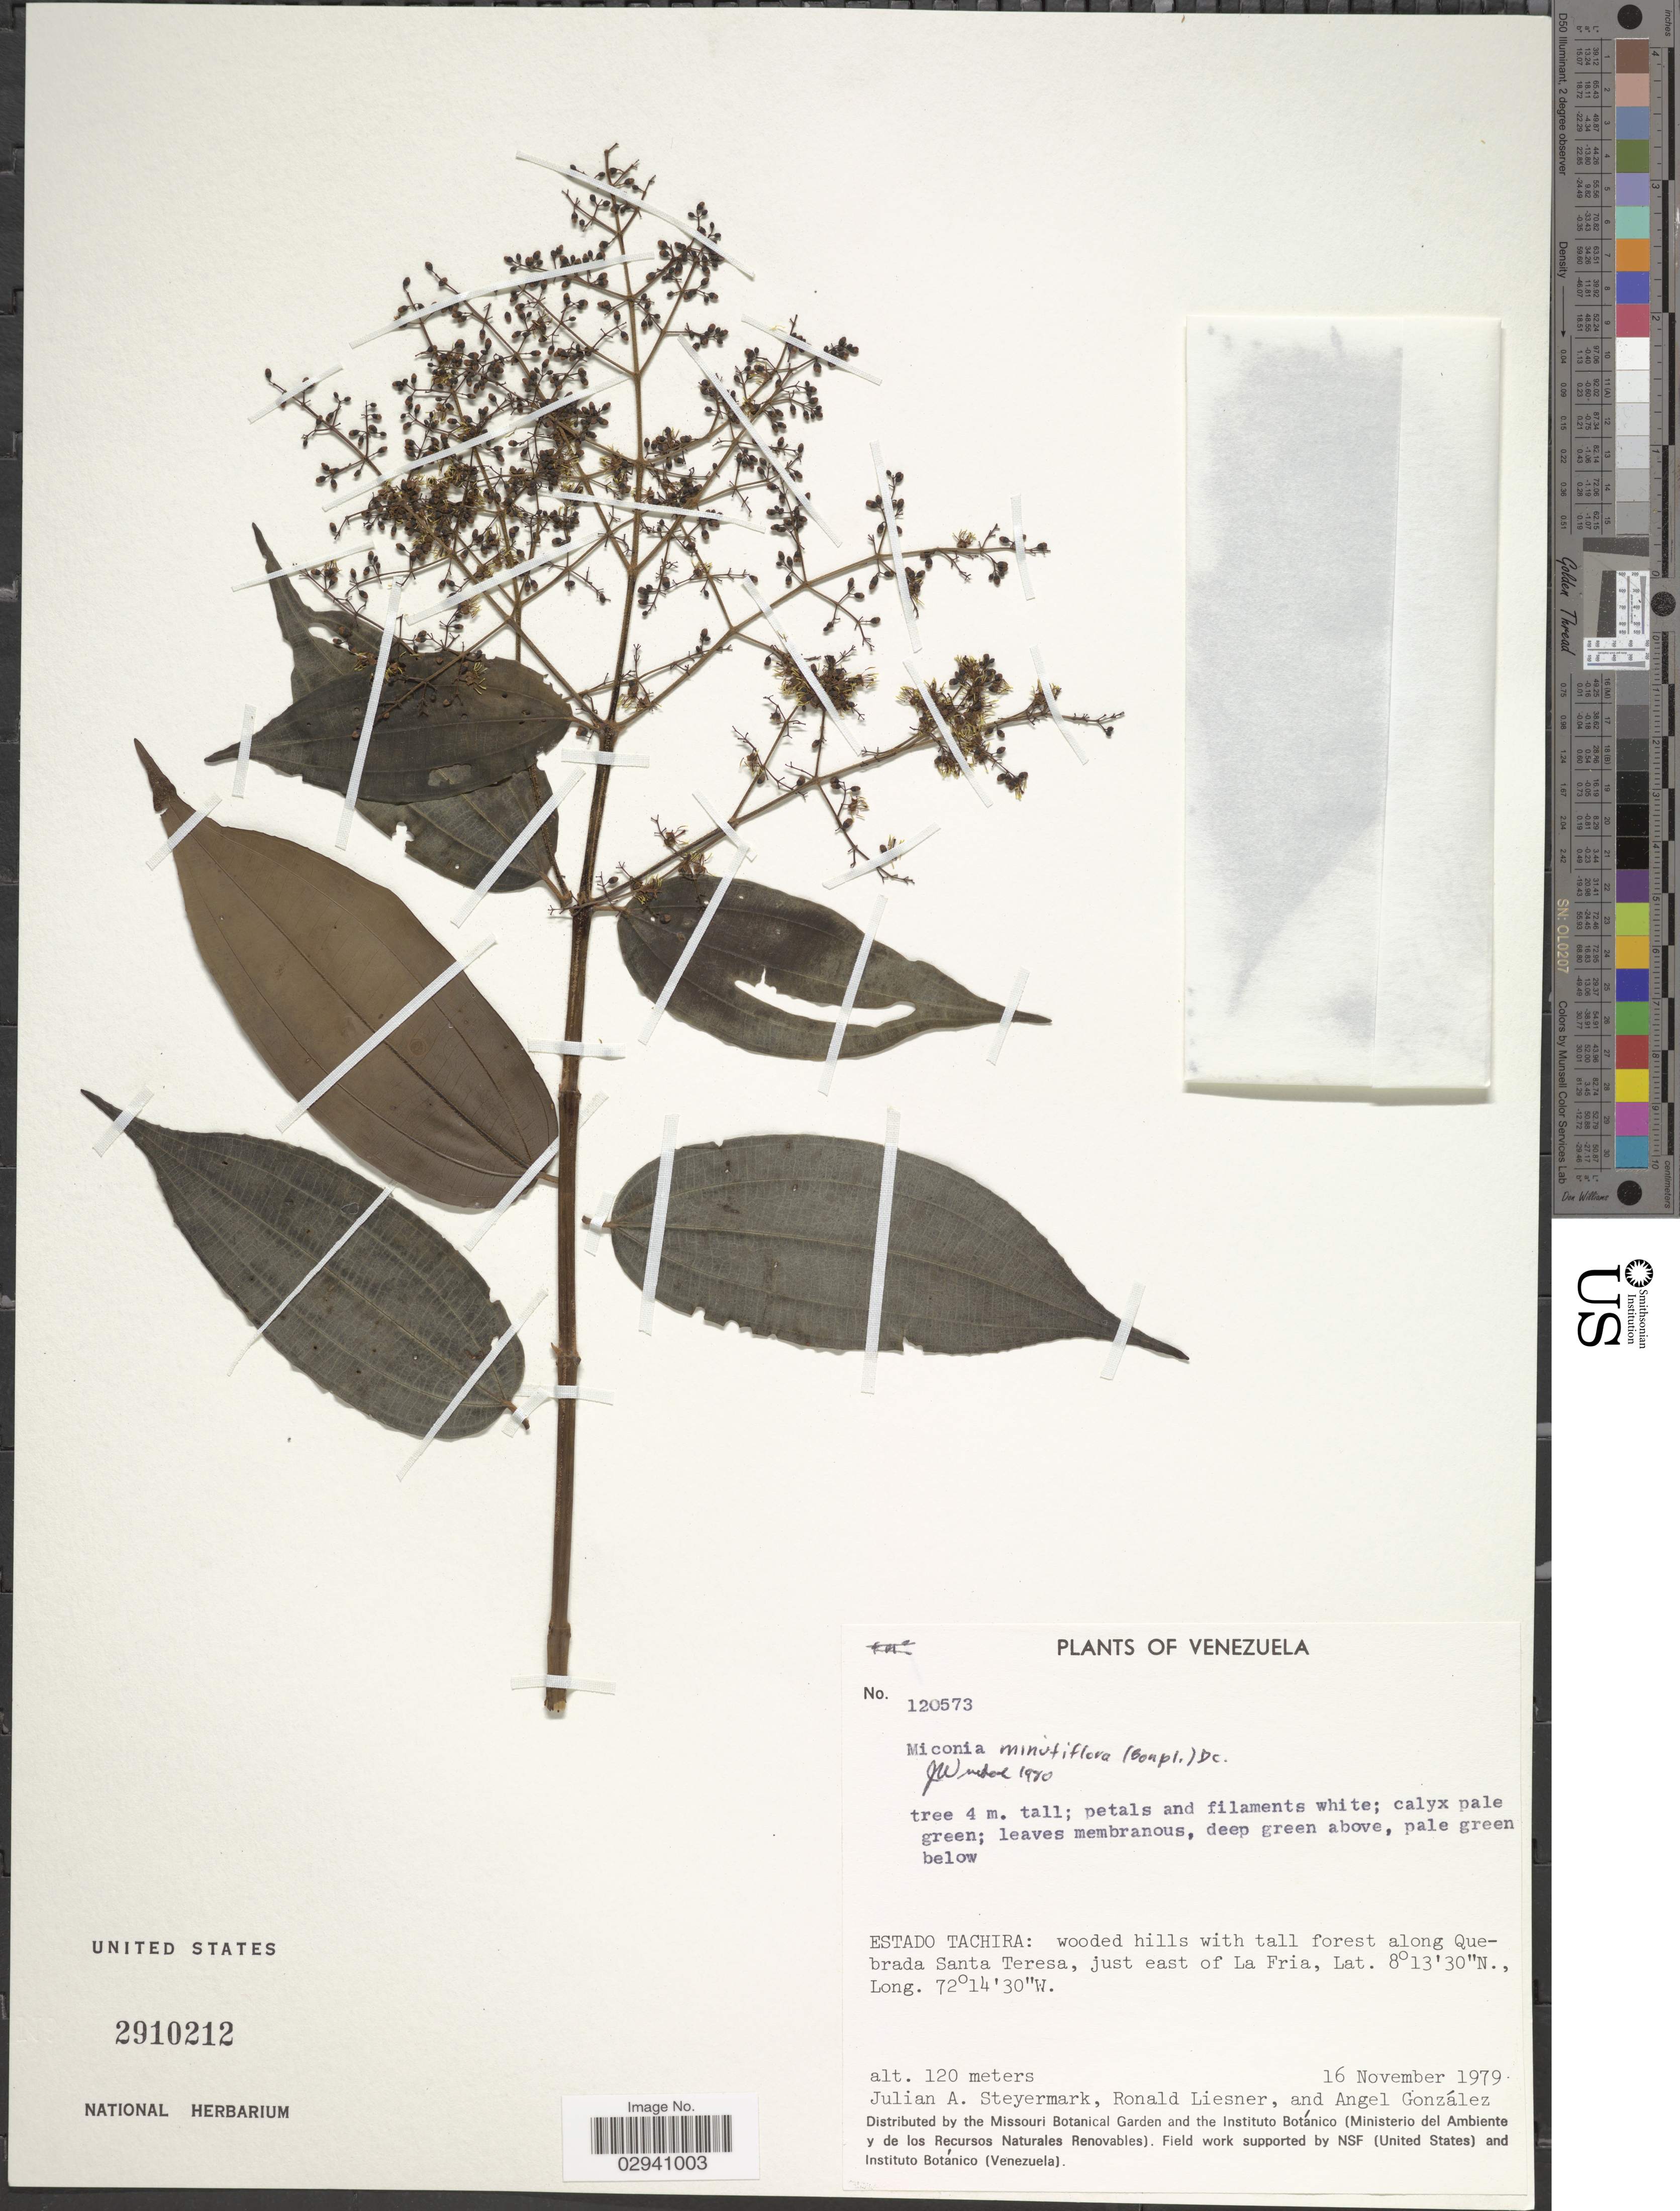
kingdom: Plantae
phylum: Tracheophyta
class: Magnoliopsida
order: Myrtales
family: Melastomataceae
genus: Miconia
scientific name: Miconia minutiflora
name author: (Bonpl.) DC.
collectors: J. Steyermark, R. L. Liesner & A. C. González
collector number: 120573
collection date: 1979-11-16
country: Venezuela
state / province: Tachira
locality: Estado Tachira: wooded hills with tall forest along Quebrada Santa Teresa, just east of La Fria.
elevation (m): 120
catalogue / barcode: US 2910212